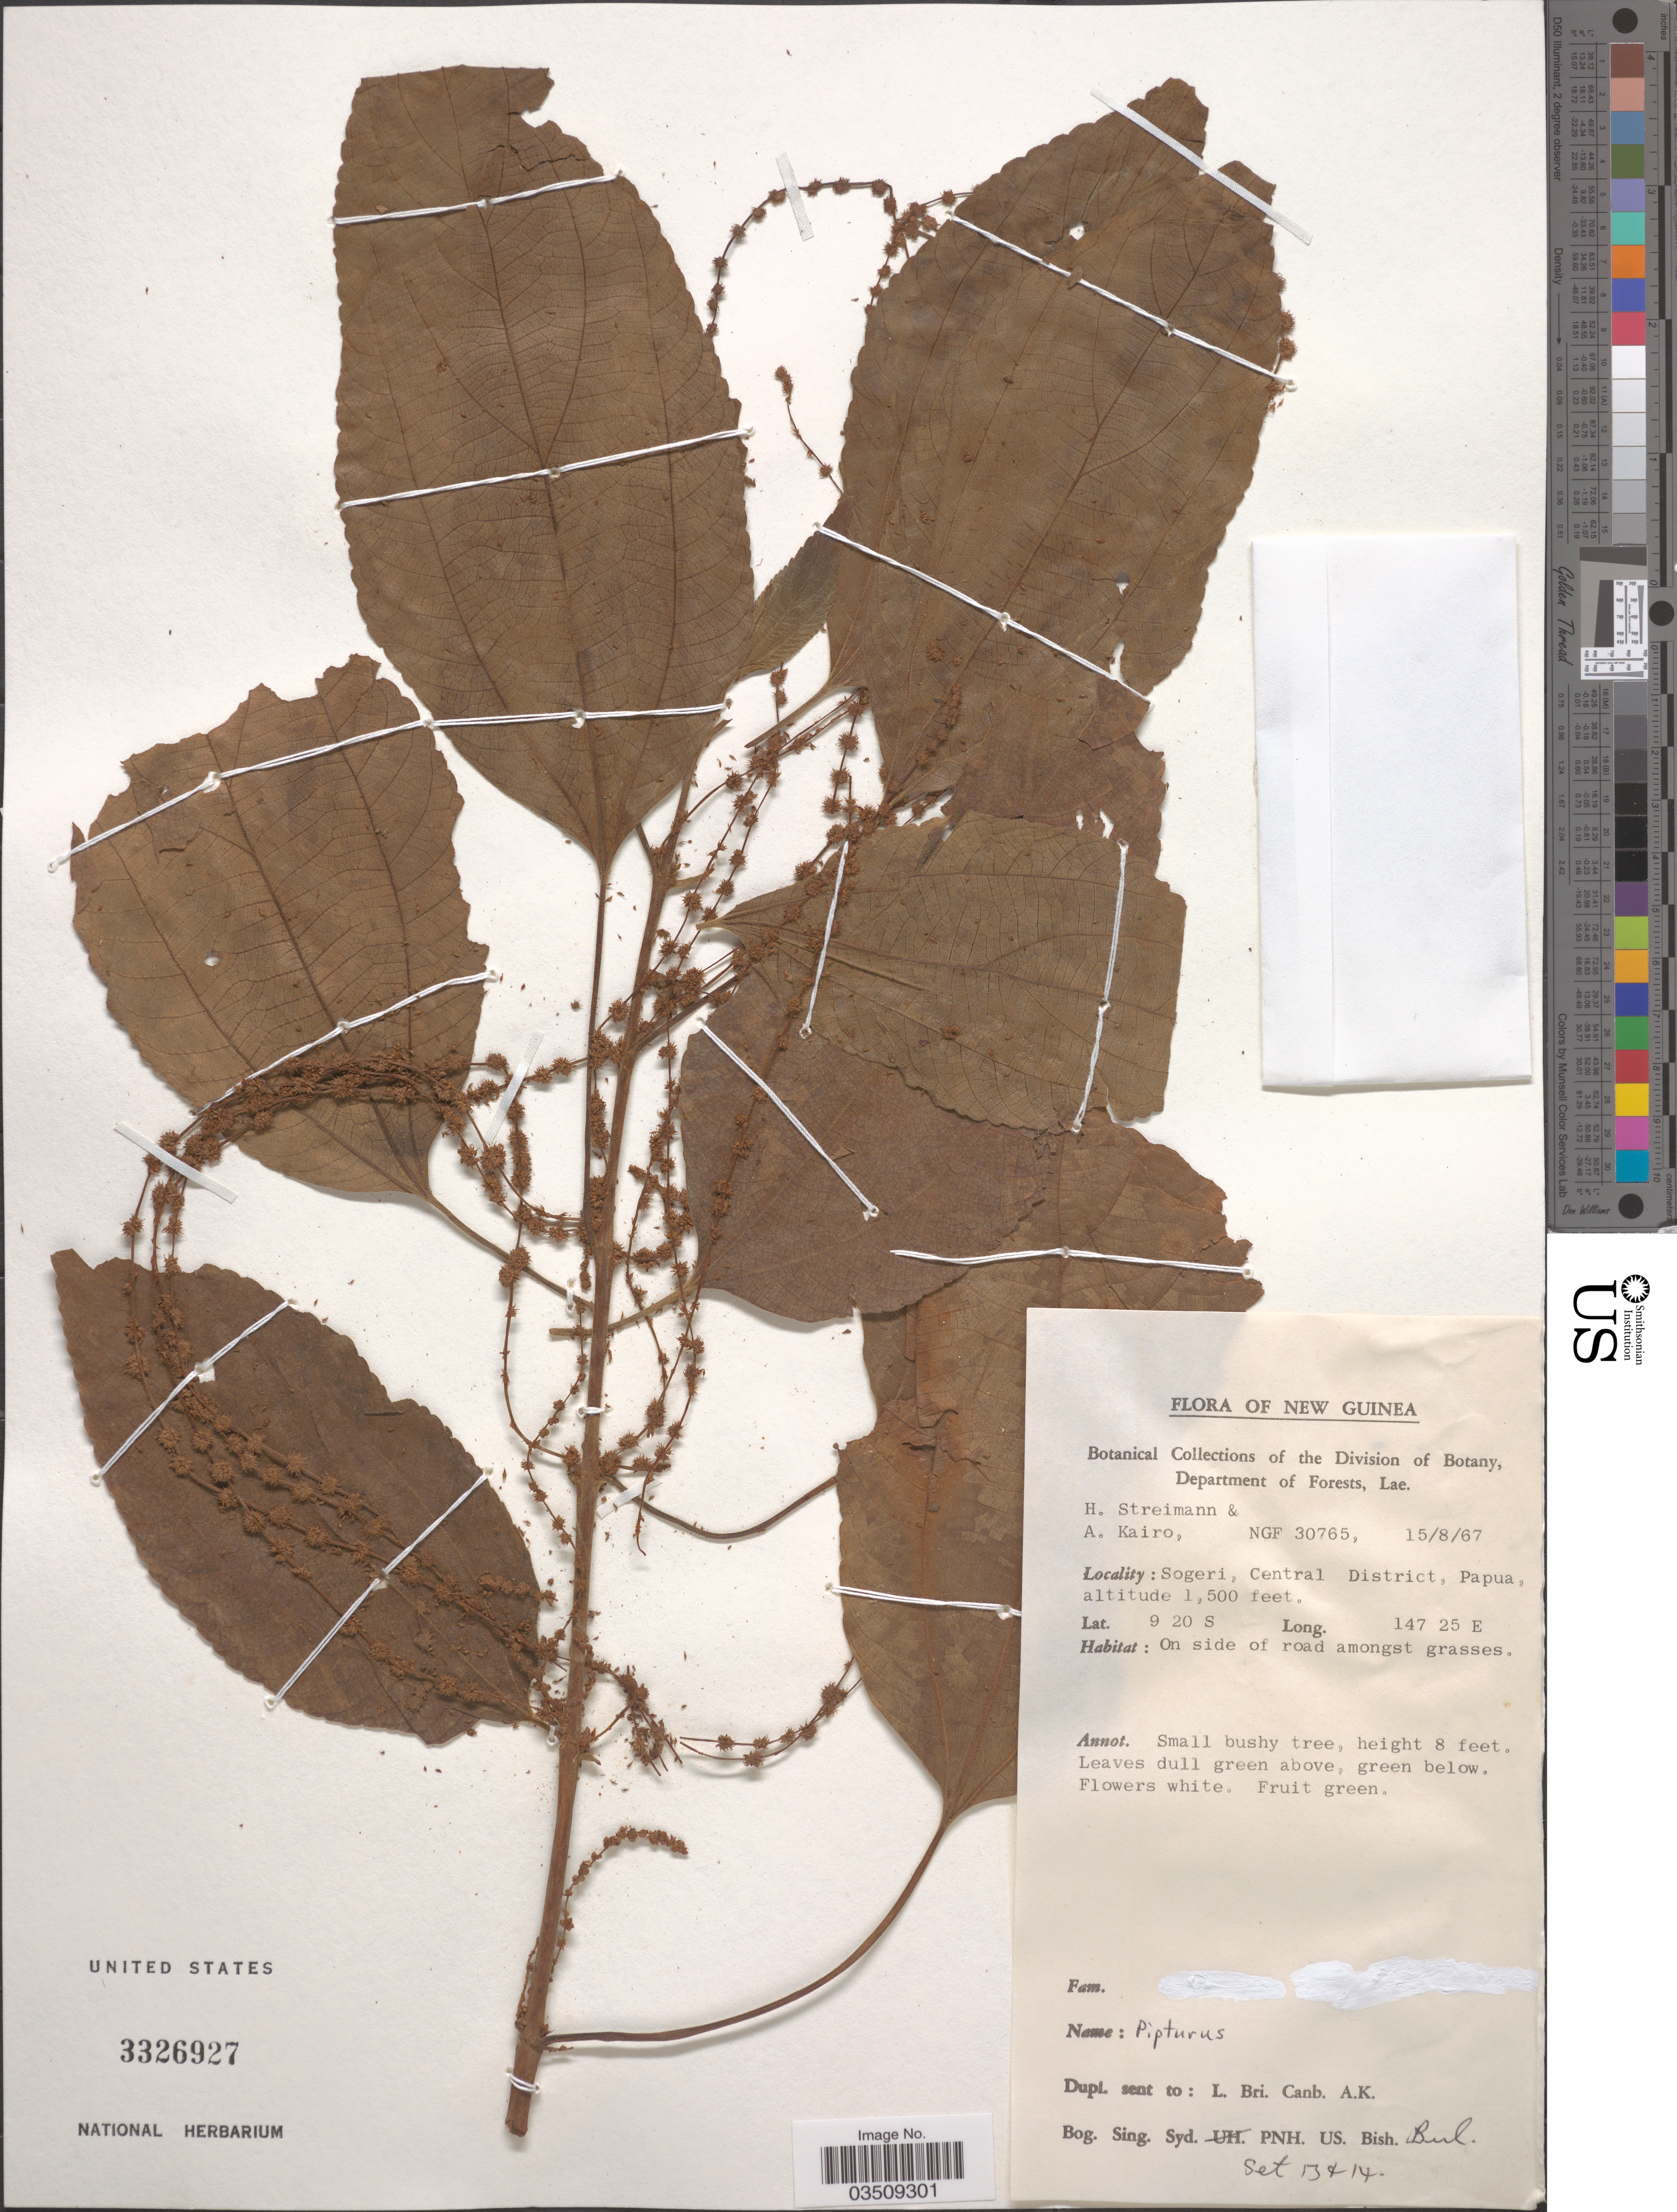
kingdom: Plantae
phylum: Tracheophyta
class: Magnoliopsida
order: Rosales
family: Urticaceae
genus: Pipturus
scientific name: Pipturus sp.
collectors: H. Streimann & A. Kairo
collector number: NGF 30765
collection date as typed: Transcribed d/m/y: 15/8/67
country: Papua New Guinea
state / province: Central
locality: Sogeri, Central District.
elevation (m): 457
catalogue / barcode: US 3326927